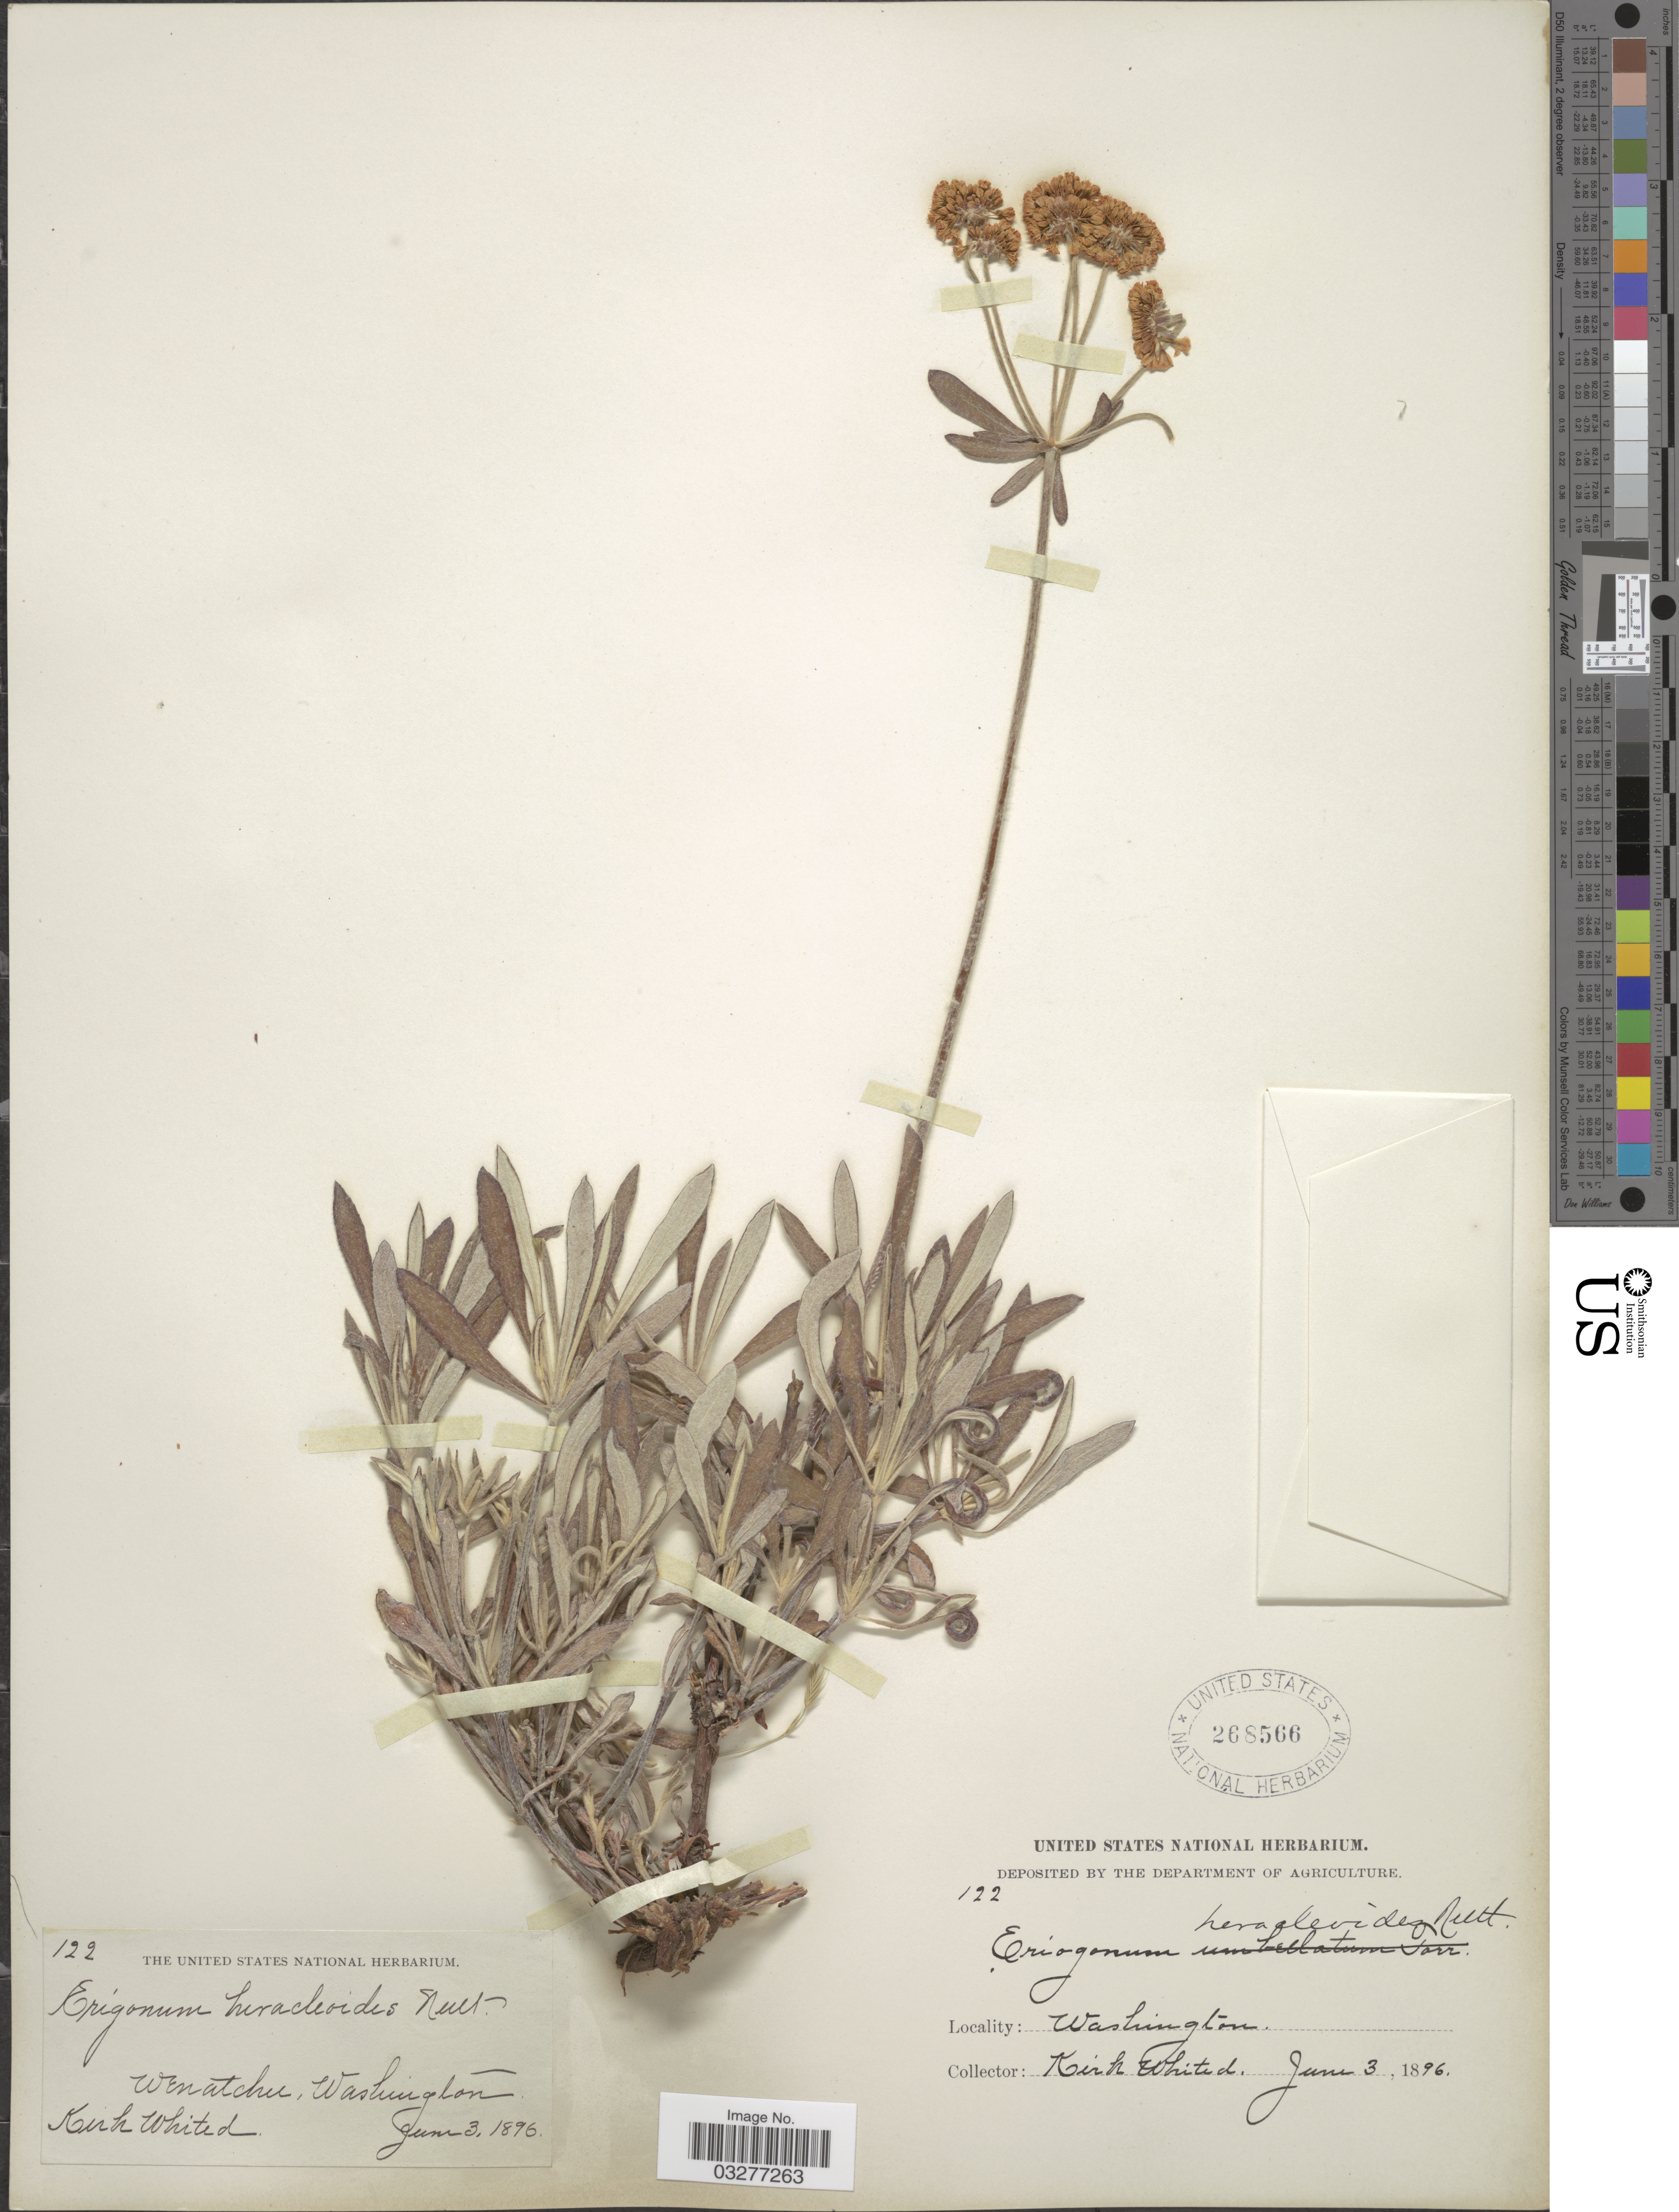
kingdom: Plantae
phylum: Tracheophyta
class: Magnoliopsida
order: Caryophyllales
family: Polygonaceae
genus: Eriogonum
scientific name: Eriogonum heracleoides var. leucophaeum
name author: Reveal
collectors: K. Whited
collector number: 122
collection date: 1896-06-03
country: United States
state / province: Washington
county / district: Chelan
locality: Wenatchee.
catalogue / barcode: US 268566